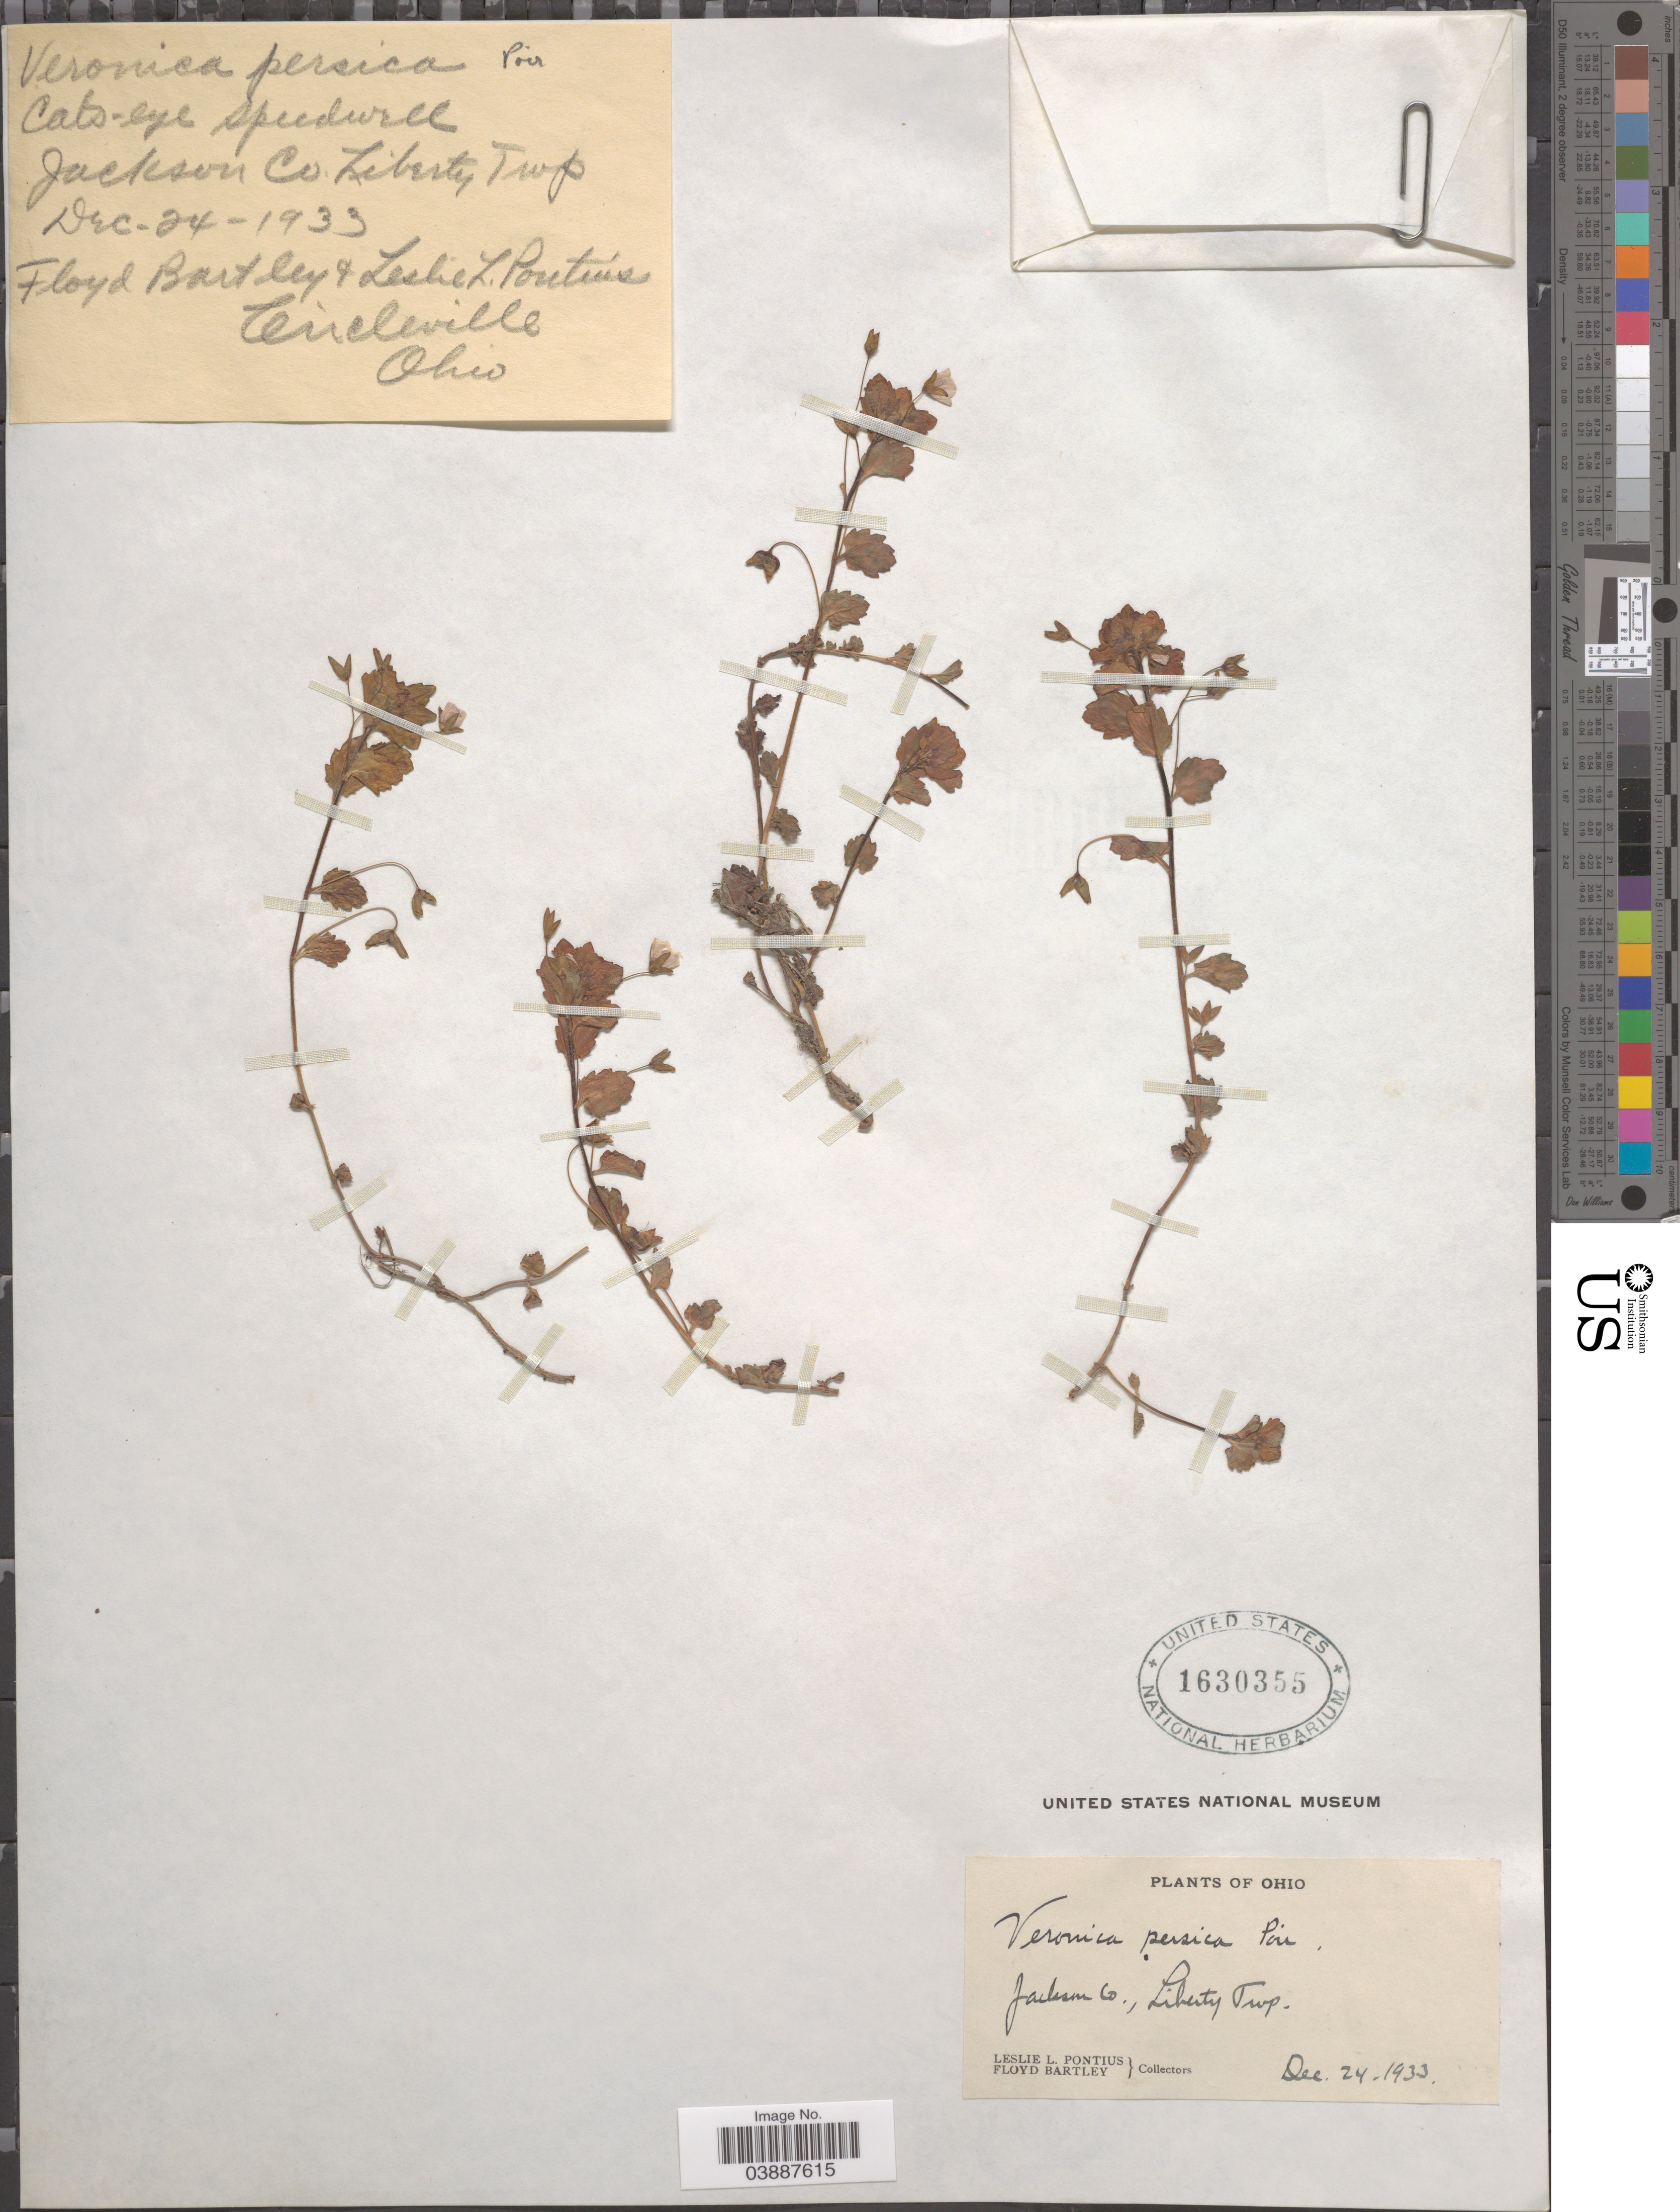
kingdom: Plantae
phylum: Tracheophyta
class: Magnoliopsida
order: Lamiales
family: Plantaginaceae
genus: Veronica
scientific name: Veronica persica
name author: Poir.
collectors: L. Pontius & F. Bartley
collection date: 1933-12-24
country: United States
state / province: Ohio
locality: Jackson Co., Liberty Twp.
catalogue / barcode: US 1630355